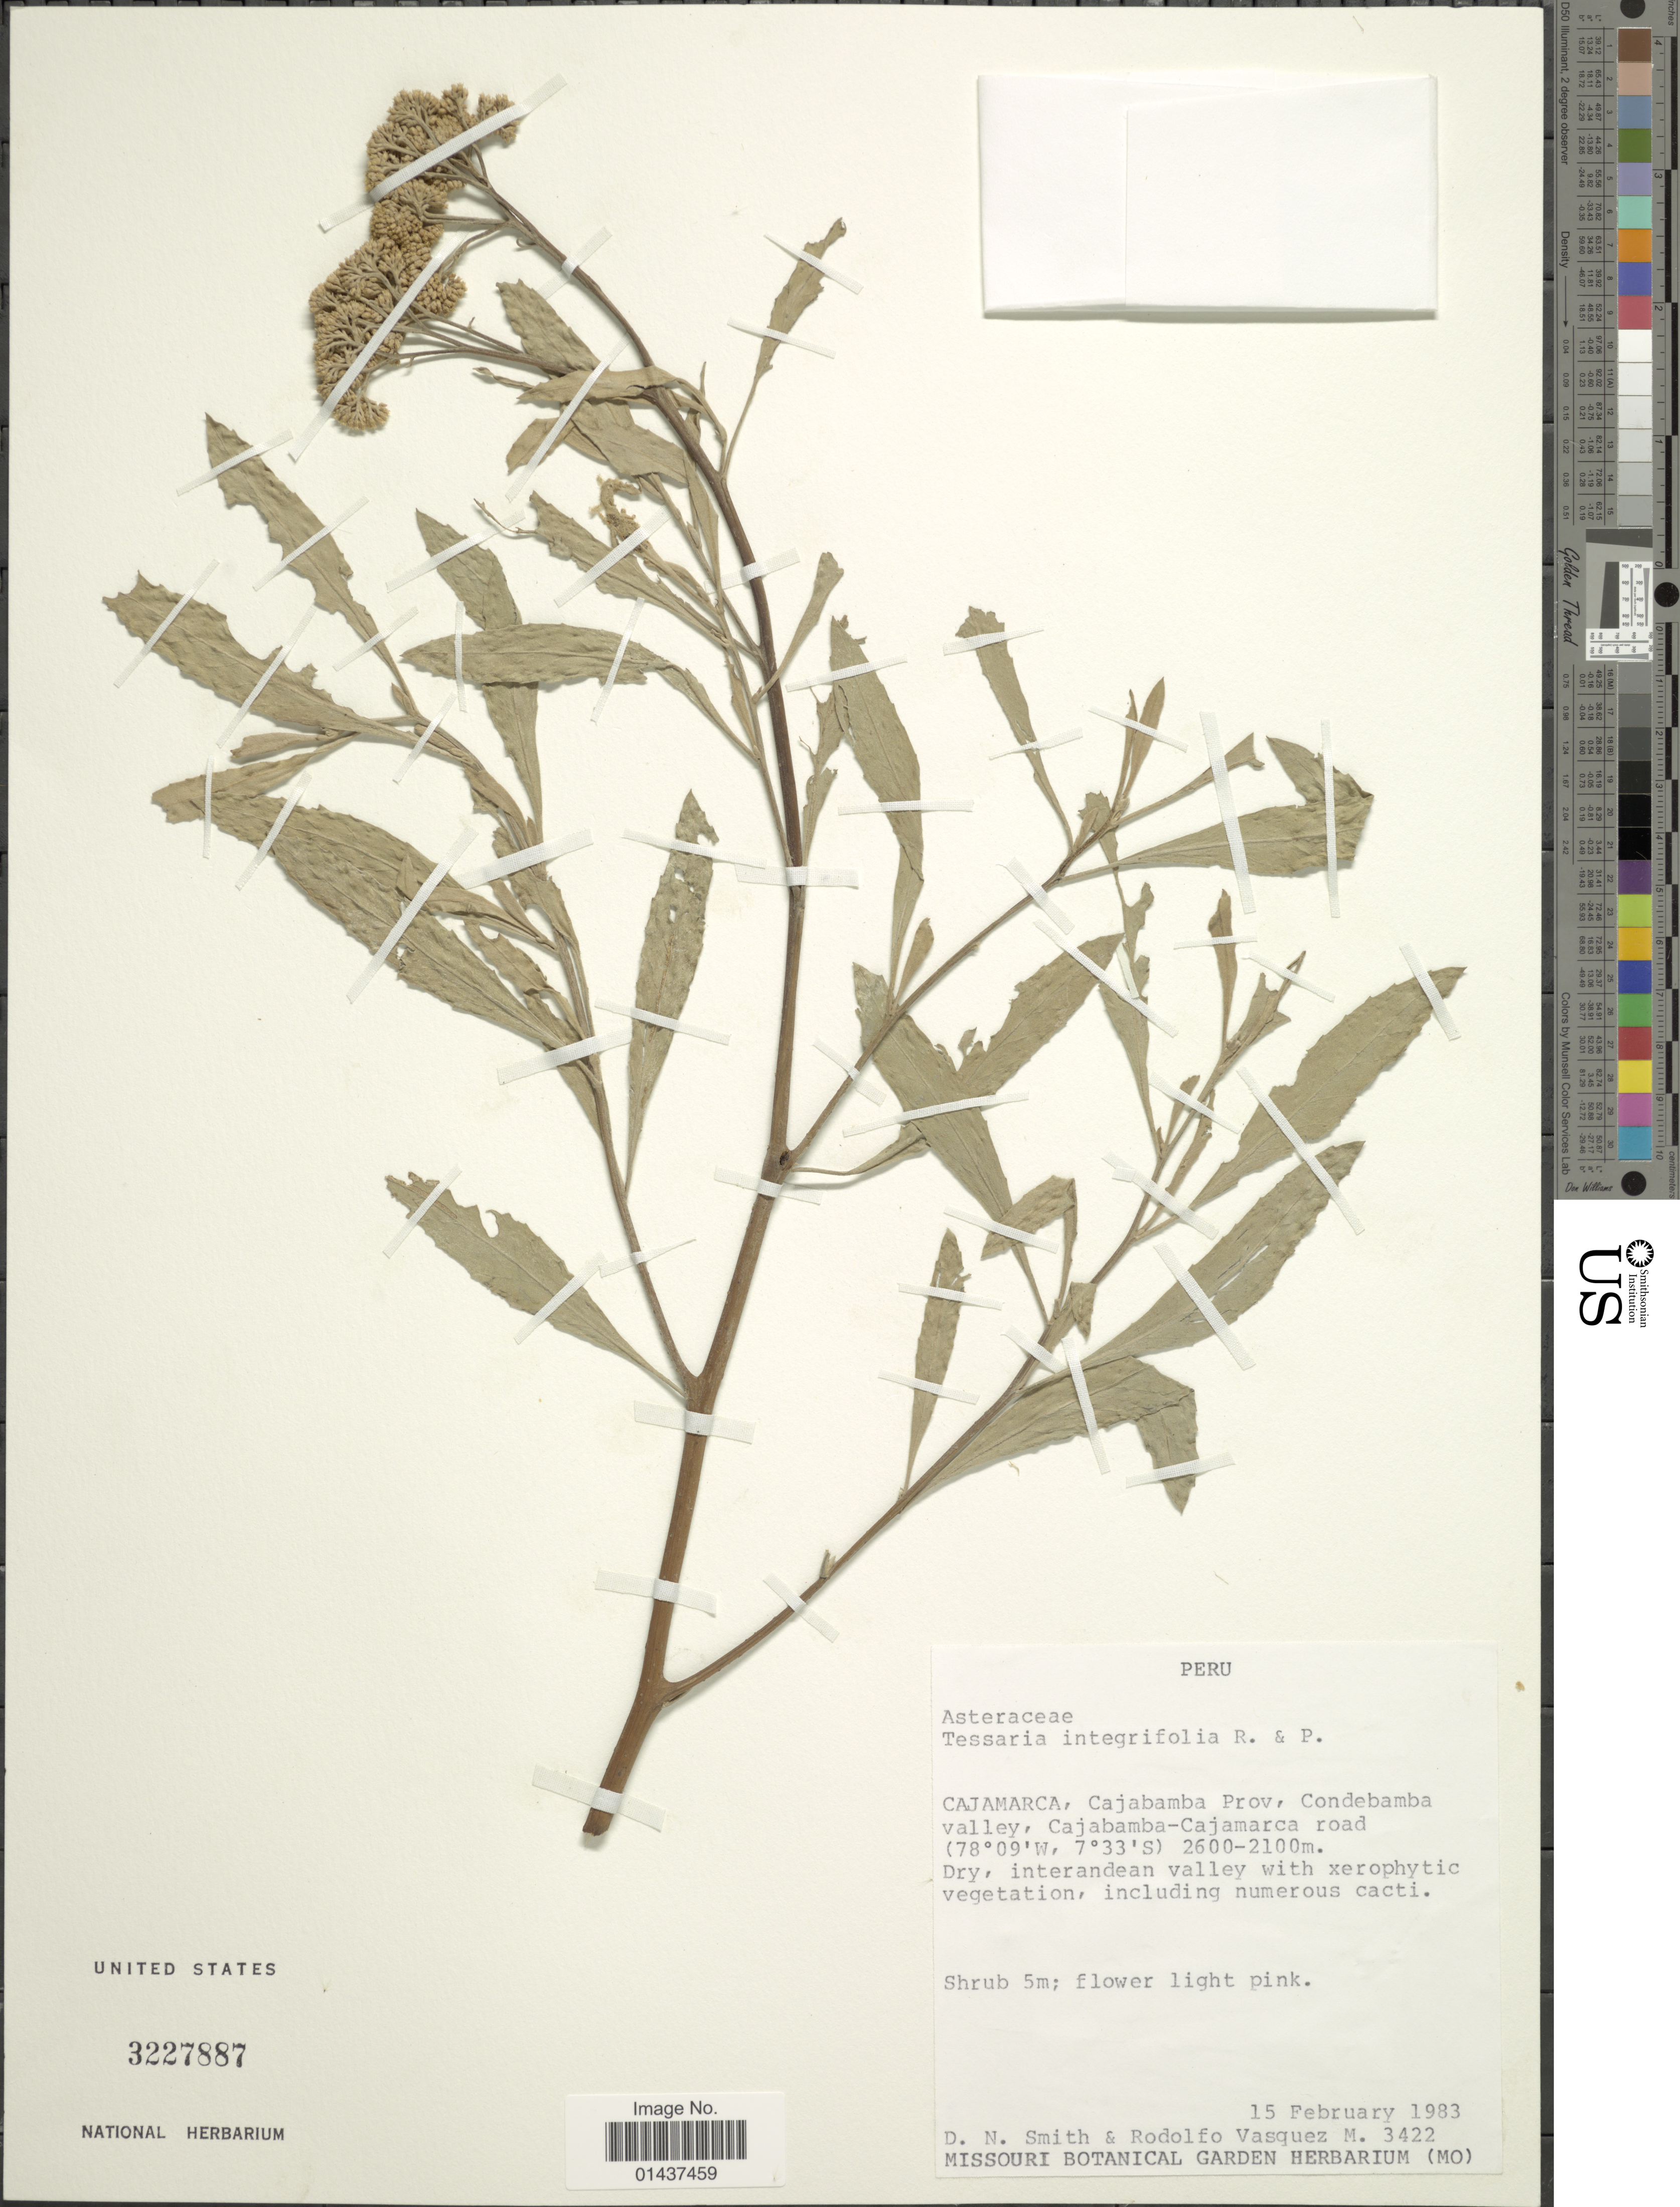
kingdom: Plantae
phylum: Tracheophyta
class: Magnoliopsida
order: Asterales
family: Asteraceae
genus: Tessaria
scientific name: Tessaria integrifolia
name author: Ruiz & Pav.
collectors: D. Smith & R. Vásquez M.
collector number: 3422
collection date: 1983-02-15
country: Peru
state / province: Cajamarca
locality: Cajabamba Prov, Condebamba valley, Cajabamba-Cajamarca road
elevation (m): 2100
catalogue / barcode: US 3227887